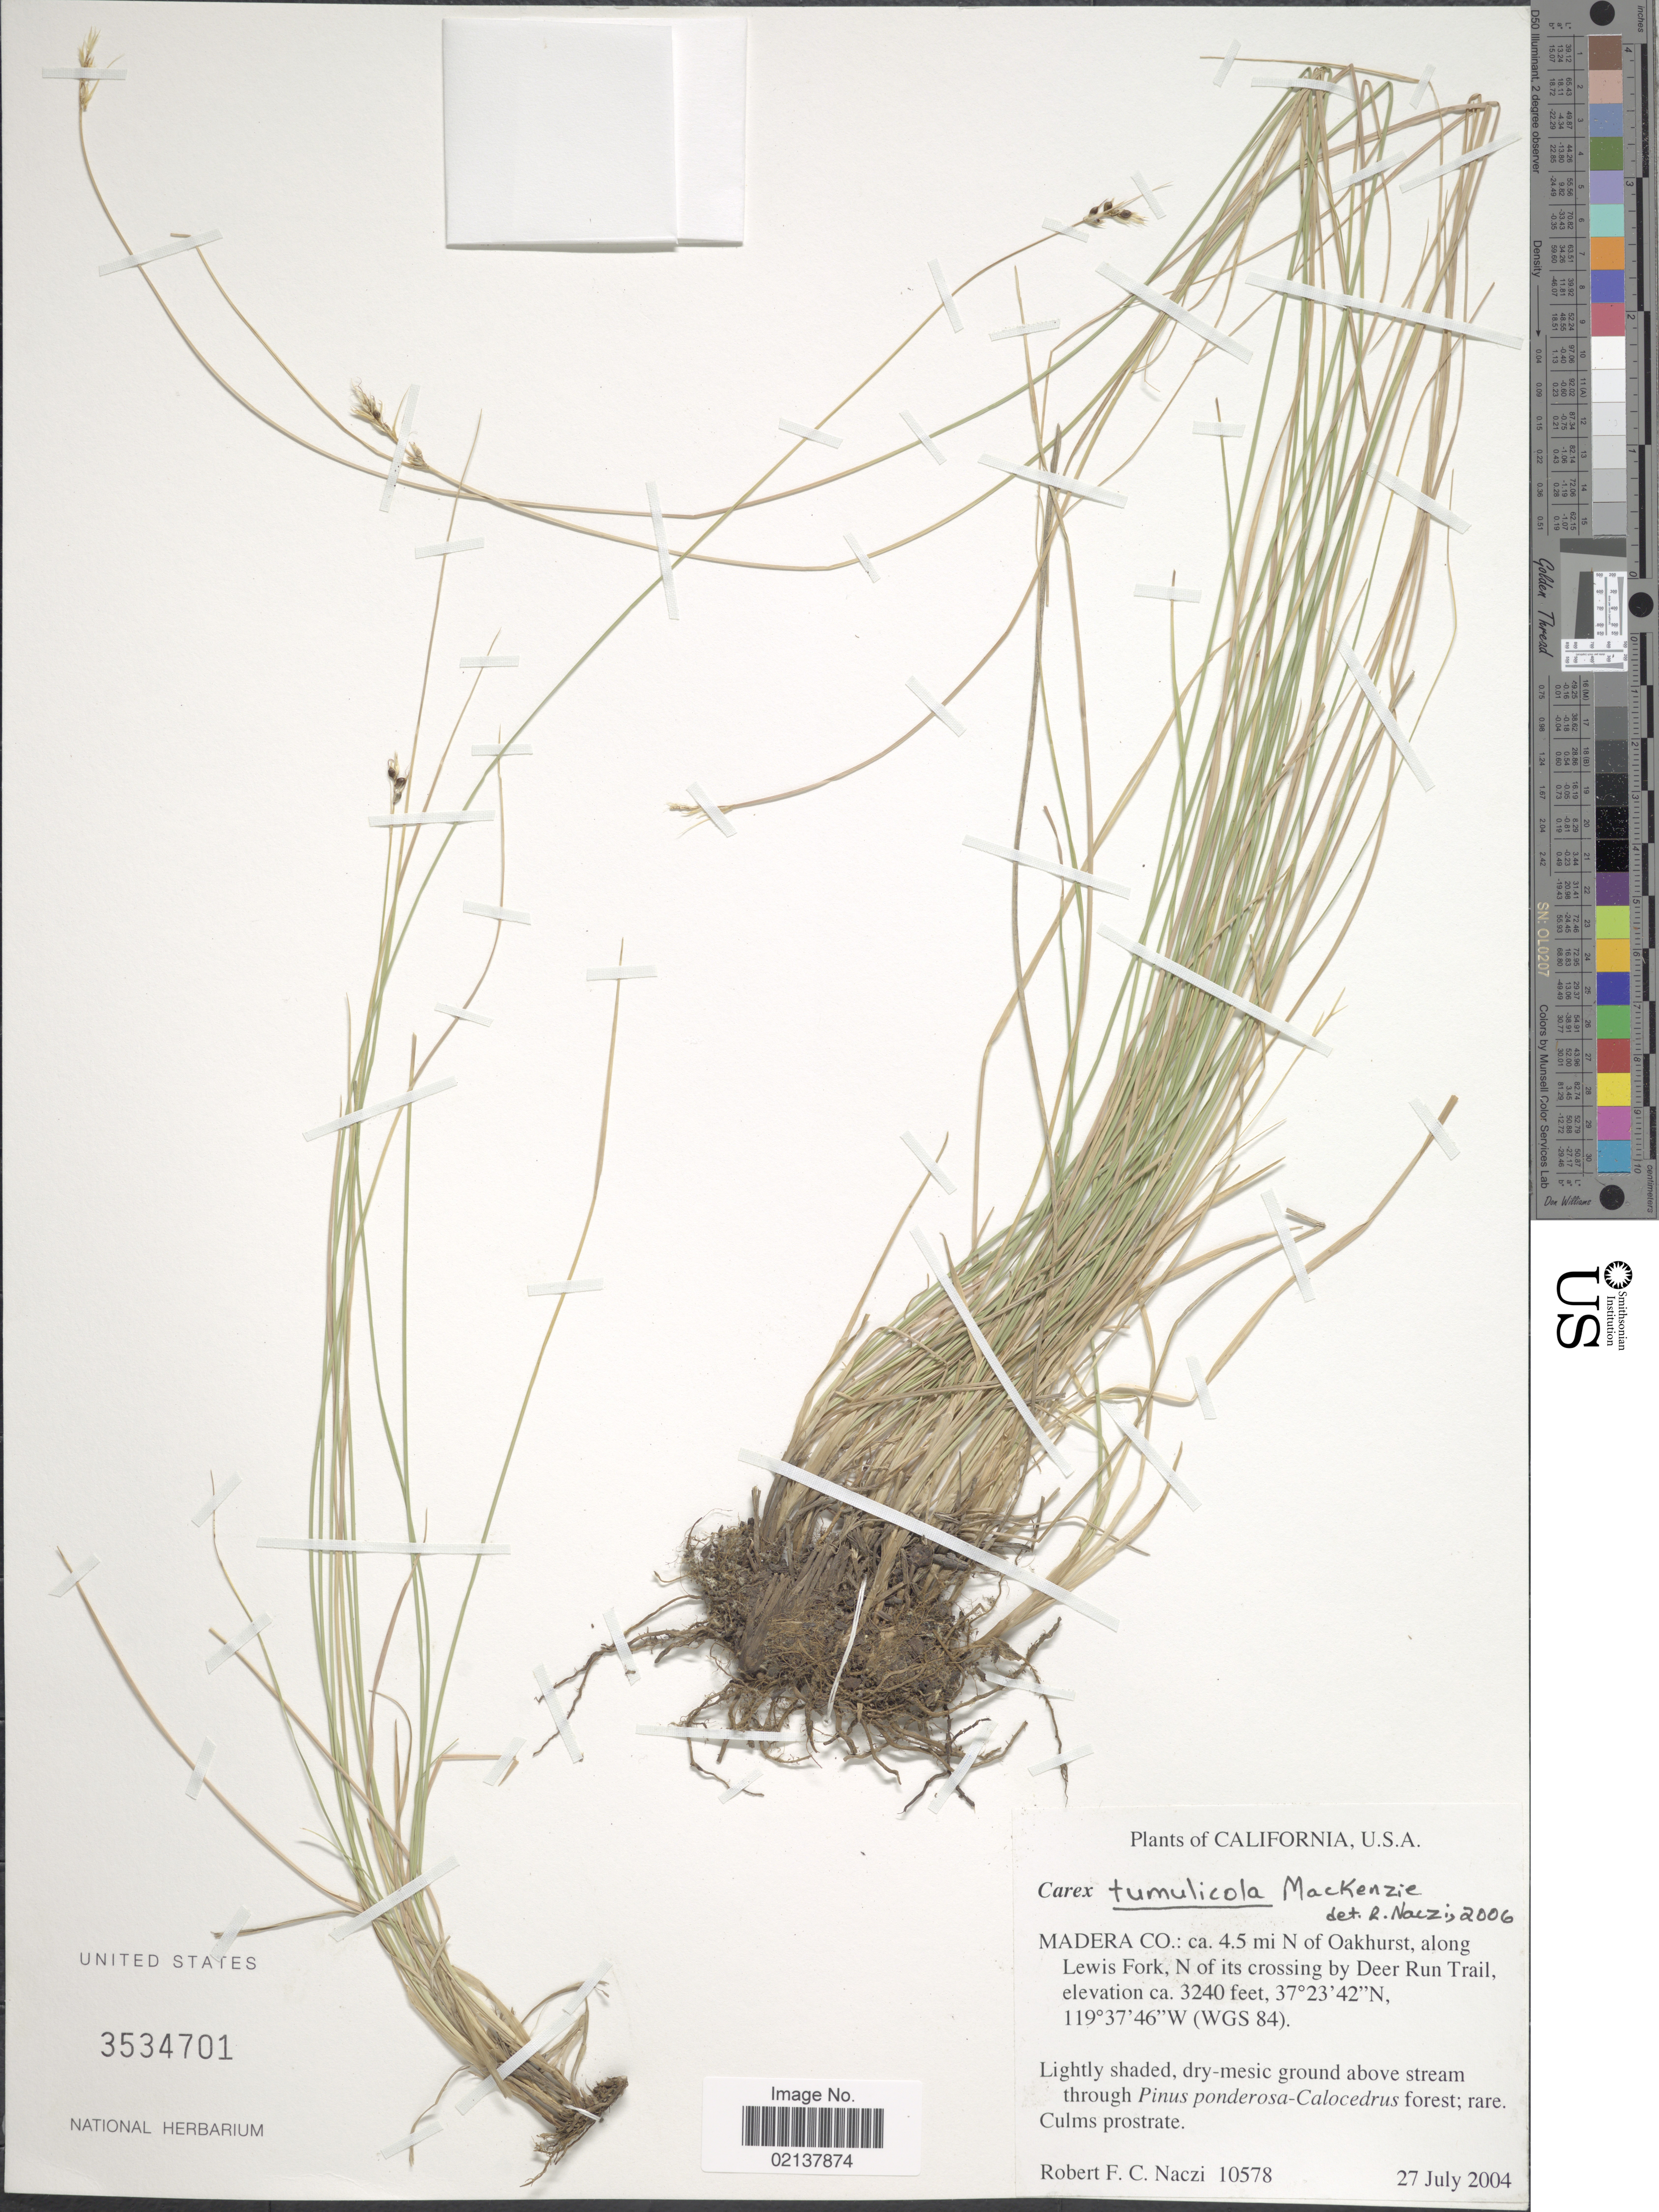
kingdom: Plantae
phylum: Tracheophyta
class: Liliopsida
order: Poales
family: Cyperaceae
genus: Carex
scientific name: Carex tumulicola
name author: Mack.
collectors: R. F. C. Naczi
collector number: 10578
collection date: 2004-07-27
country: United States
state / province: California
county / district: Madera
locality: Madera Co: ca. 4.5 mi N of Oakhurst, along Lewis Fork, N of its crossing by Deer Run Trail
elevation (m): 988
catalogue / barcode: US 3534701